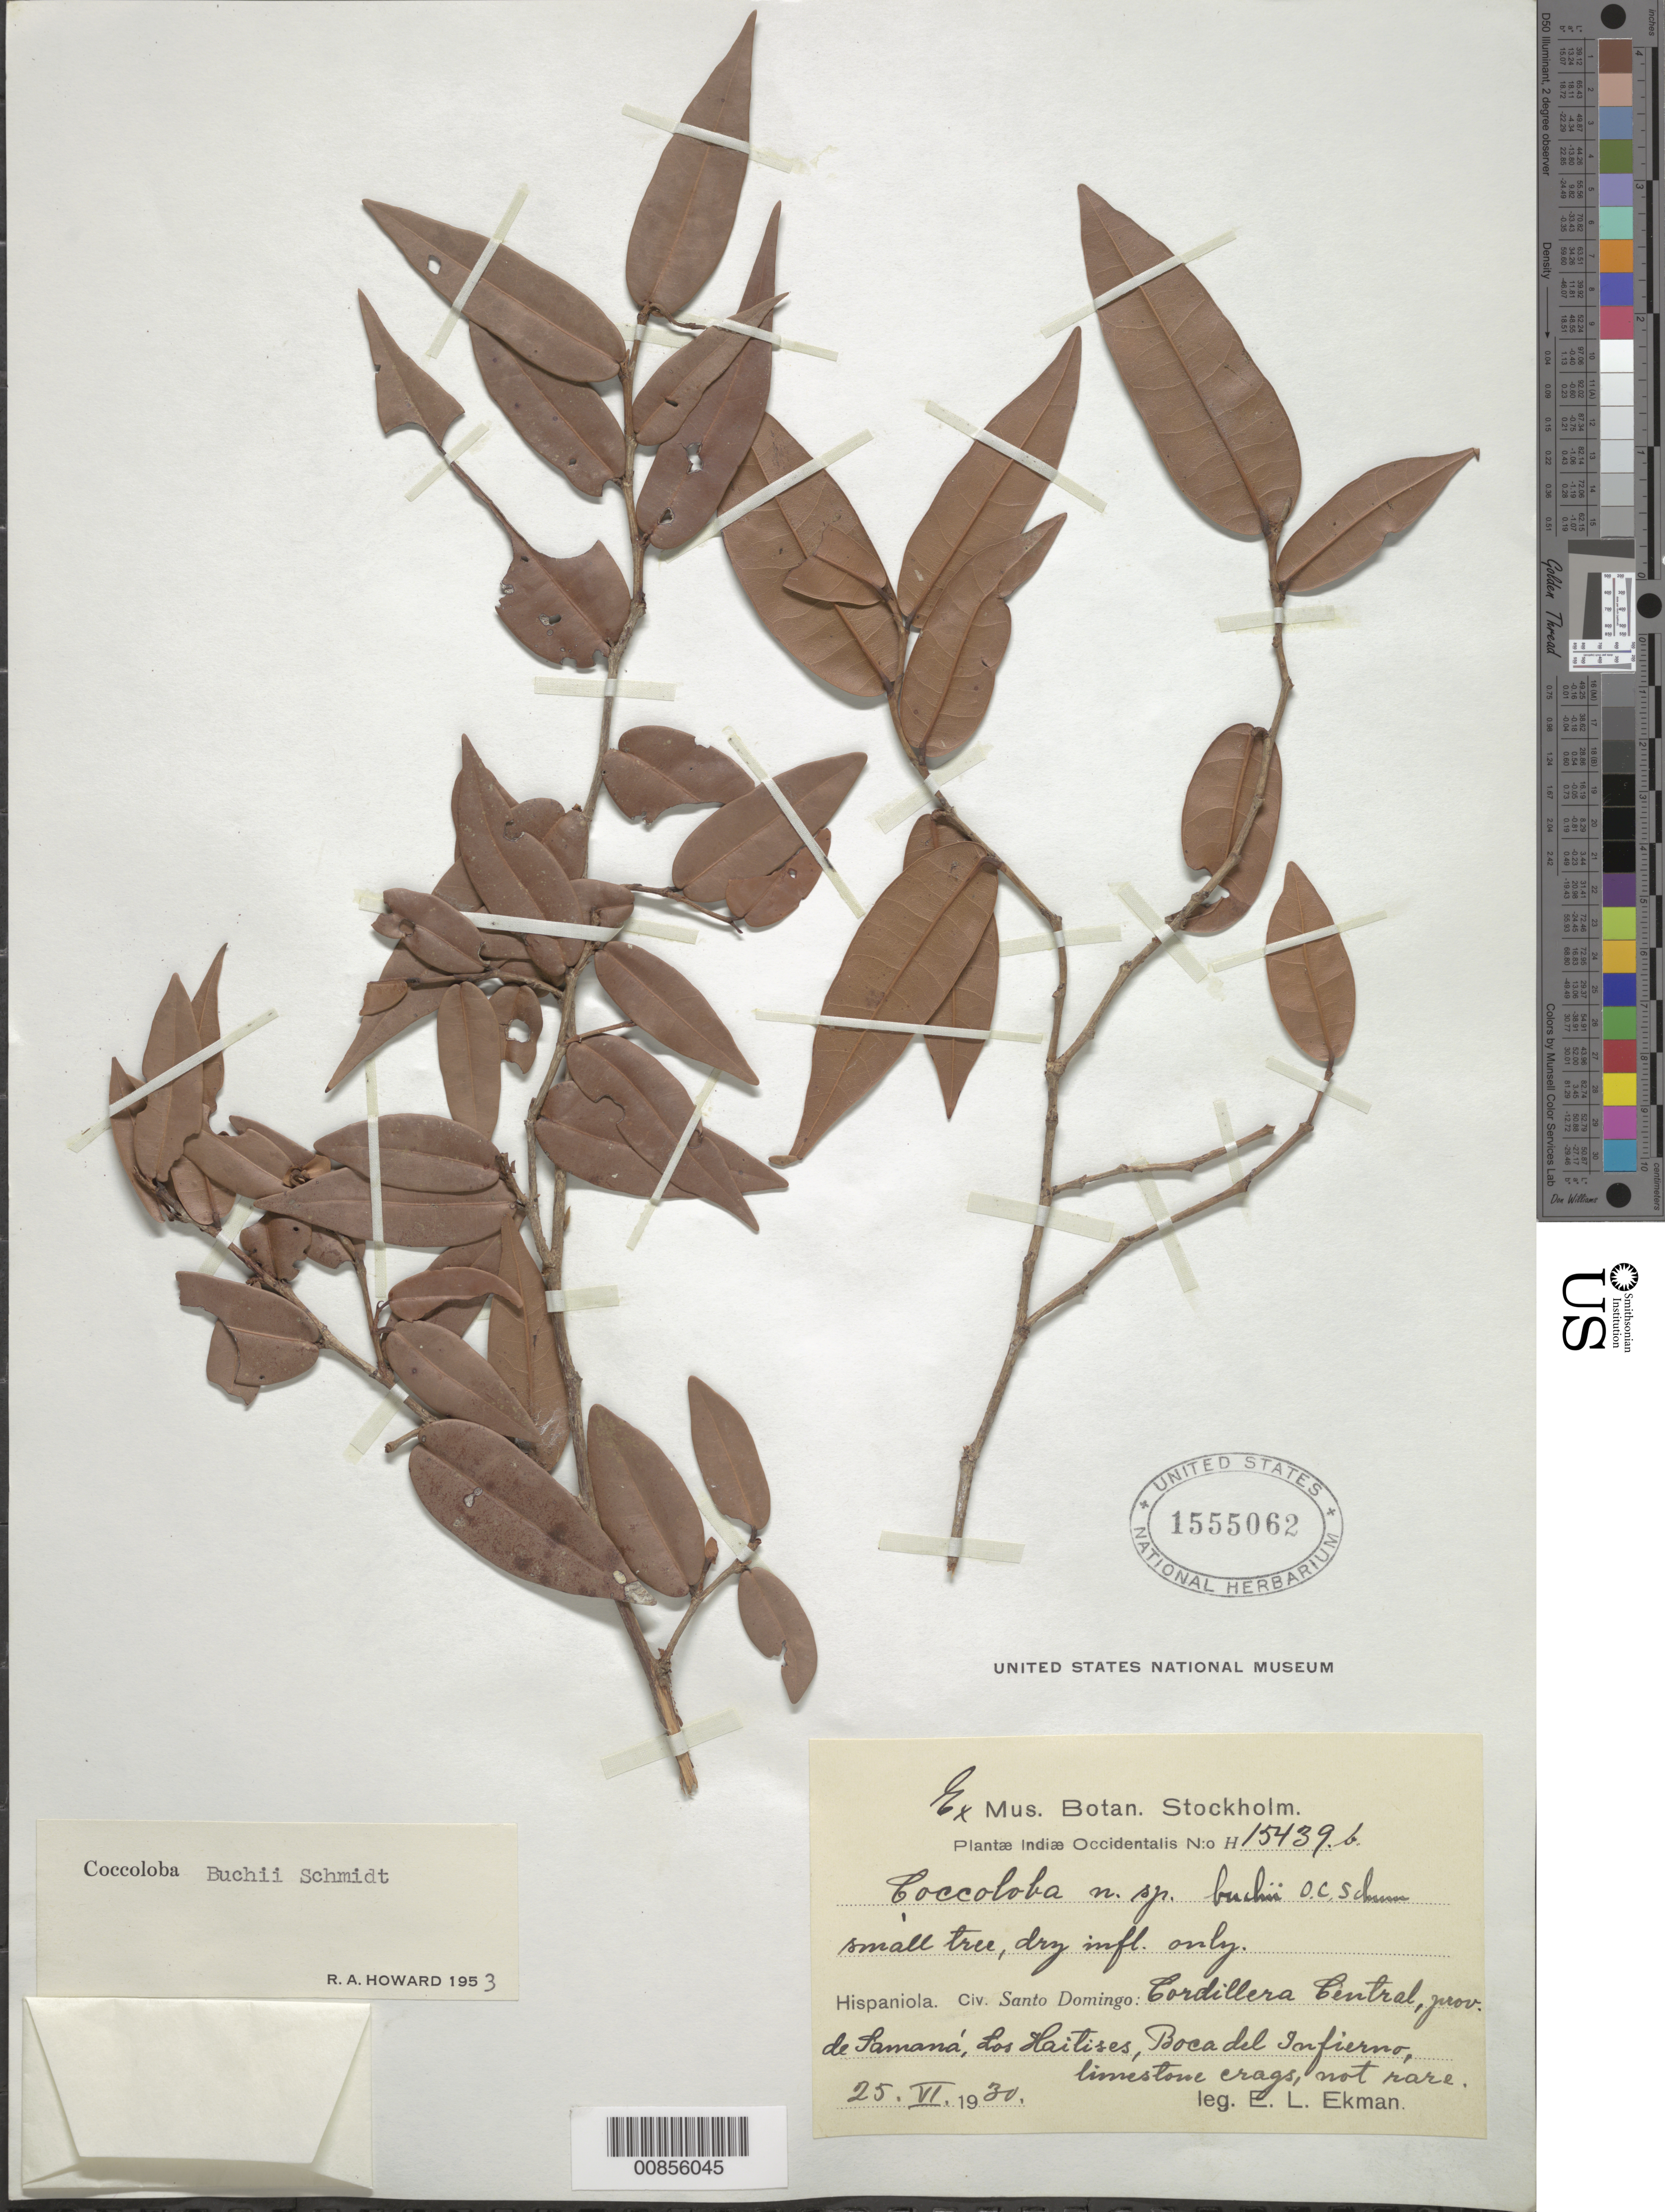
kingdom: Plantae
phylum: Tracheophyta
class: Magnoliopsida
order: Caryophyllales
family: Polygonaceae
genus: Coccoloba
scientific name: Coccoloba buchii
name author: O.C. Schmidt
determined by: Howard, R. A.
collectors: E. L. Ekman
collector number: H 15439b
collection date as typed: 25 Jun 1930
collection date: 1930-06-25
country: Dominican Republic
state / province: Samana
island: Hispaniola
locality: Cordillera Central, Los Haitises, Boca del Infierno.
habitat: Limestone crags.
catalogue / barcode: US 1555062